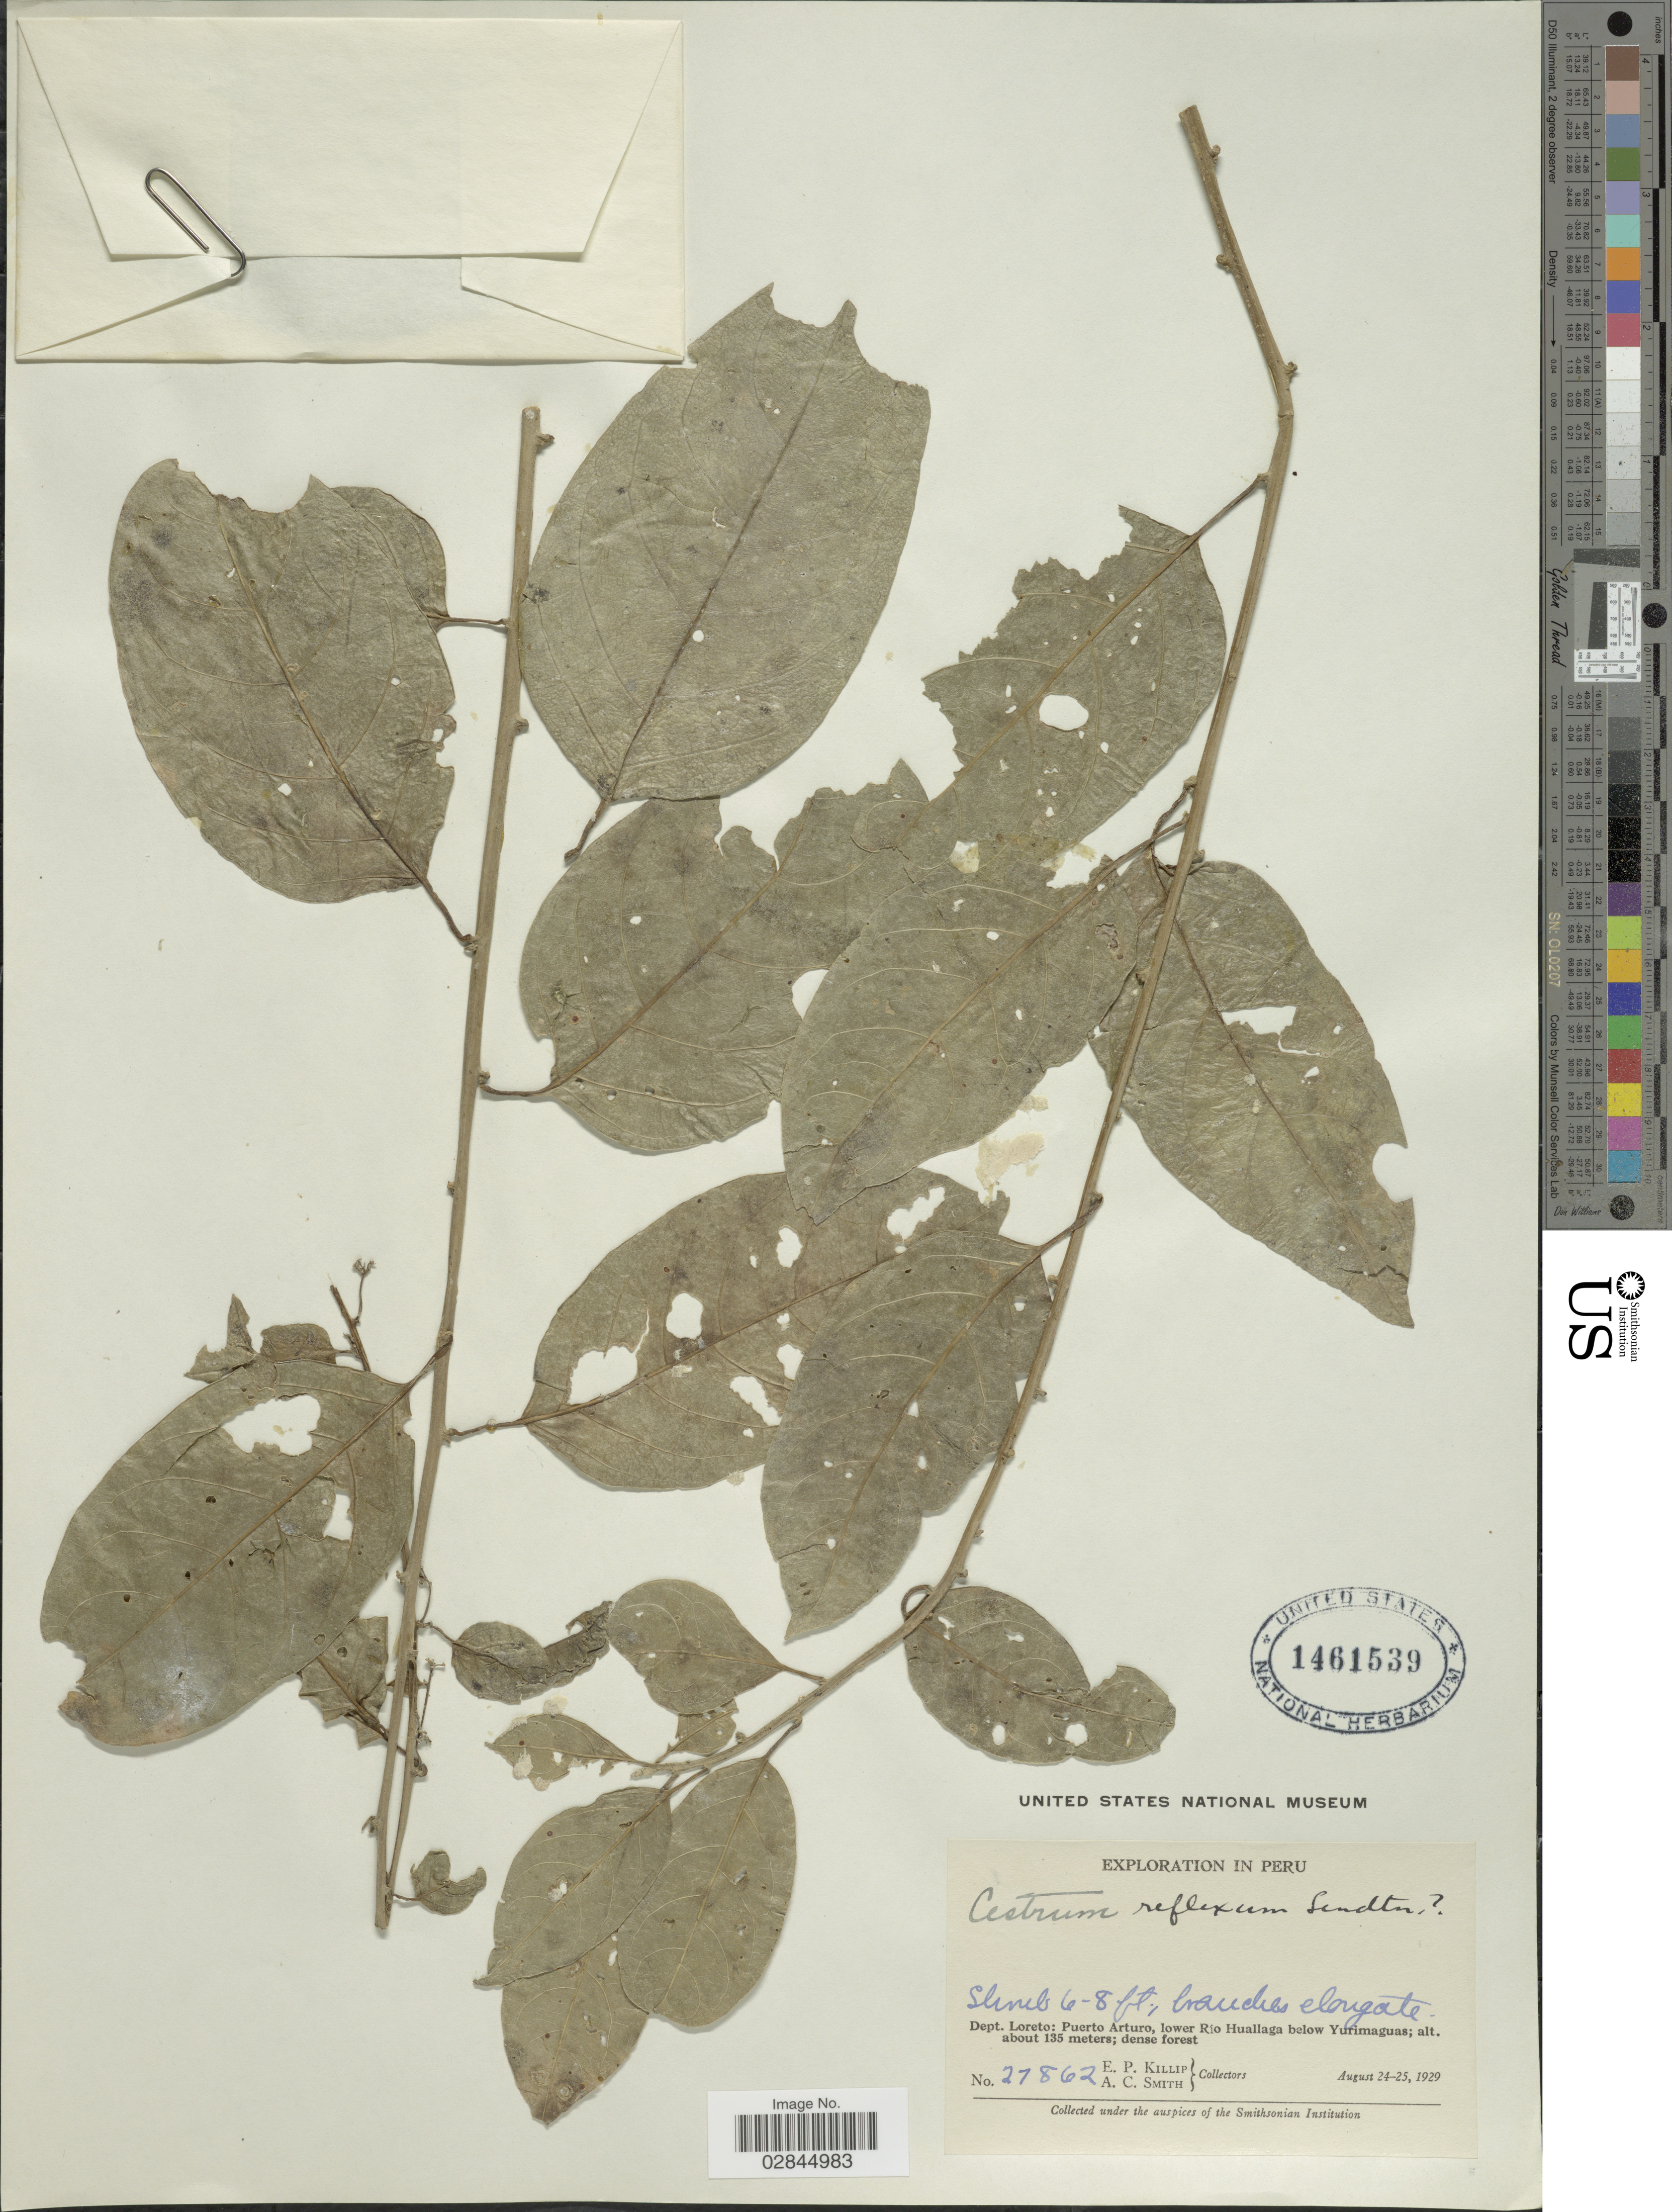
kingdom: Plantae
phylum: Tracheophyta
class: Magnoliopsida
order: Solanales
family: Solanaceae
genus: Cestrum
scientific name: Cestrum reflexum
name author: Sendtn.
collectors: E. P. Killip & A. C. Smith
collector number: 27862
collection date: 1929-08-24/1929-08-25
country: Peru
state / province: Loreto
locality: Dept. Loreto: Puerto Arturo, lower Rio Huallaga below Yurimaguas.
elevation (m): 135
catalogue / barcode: US 1461539